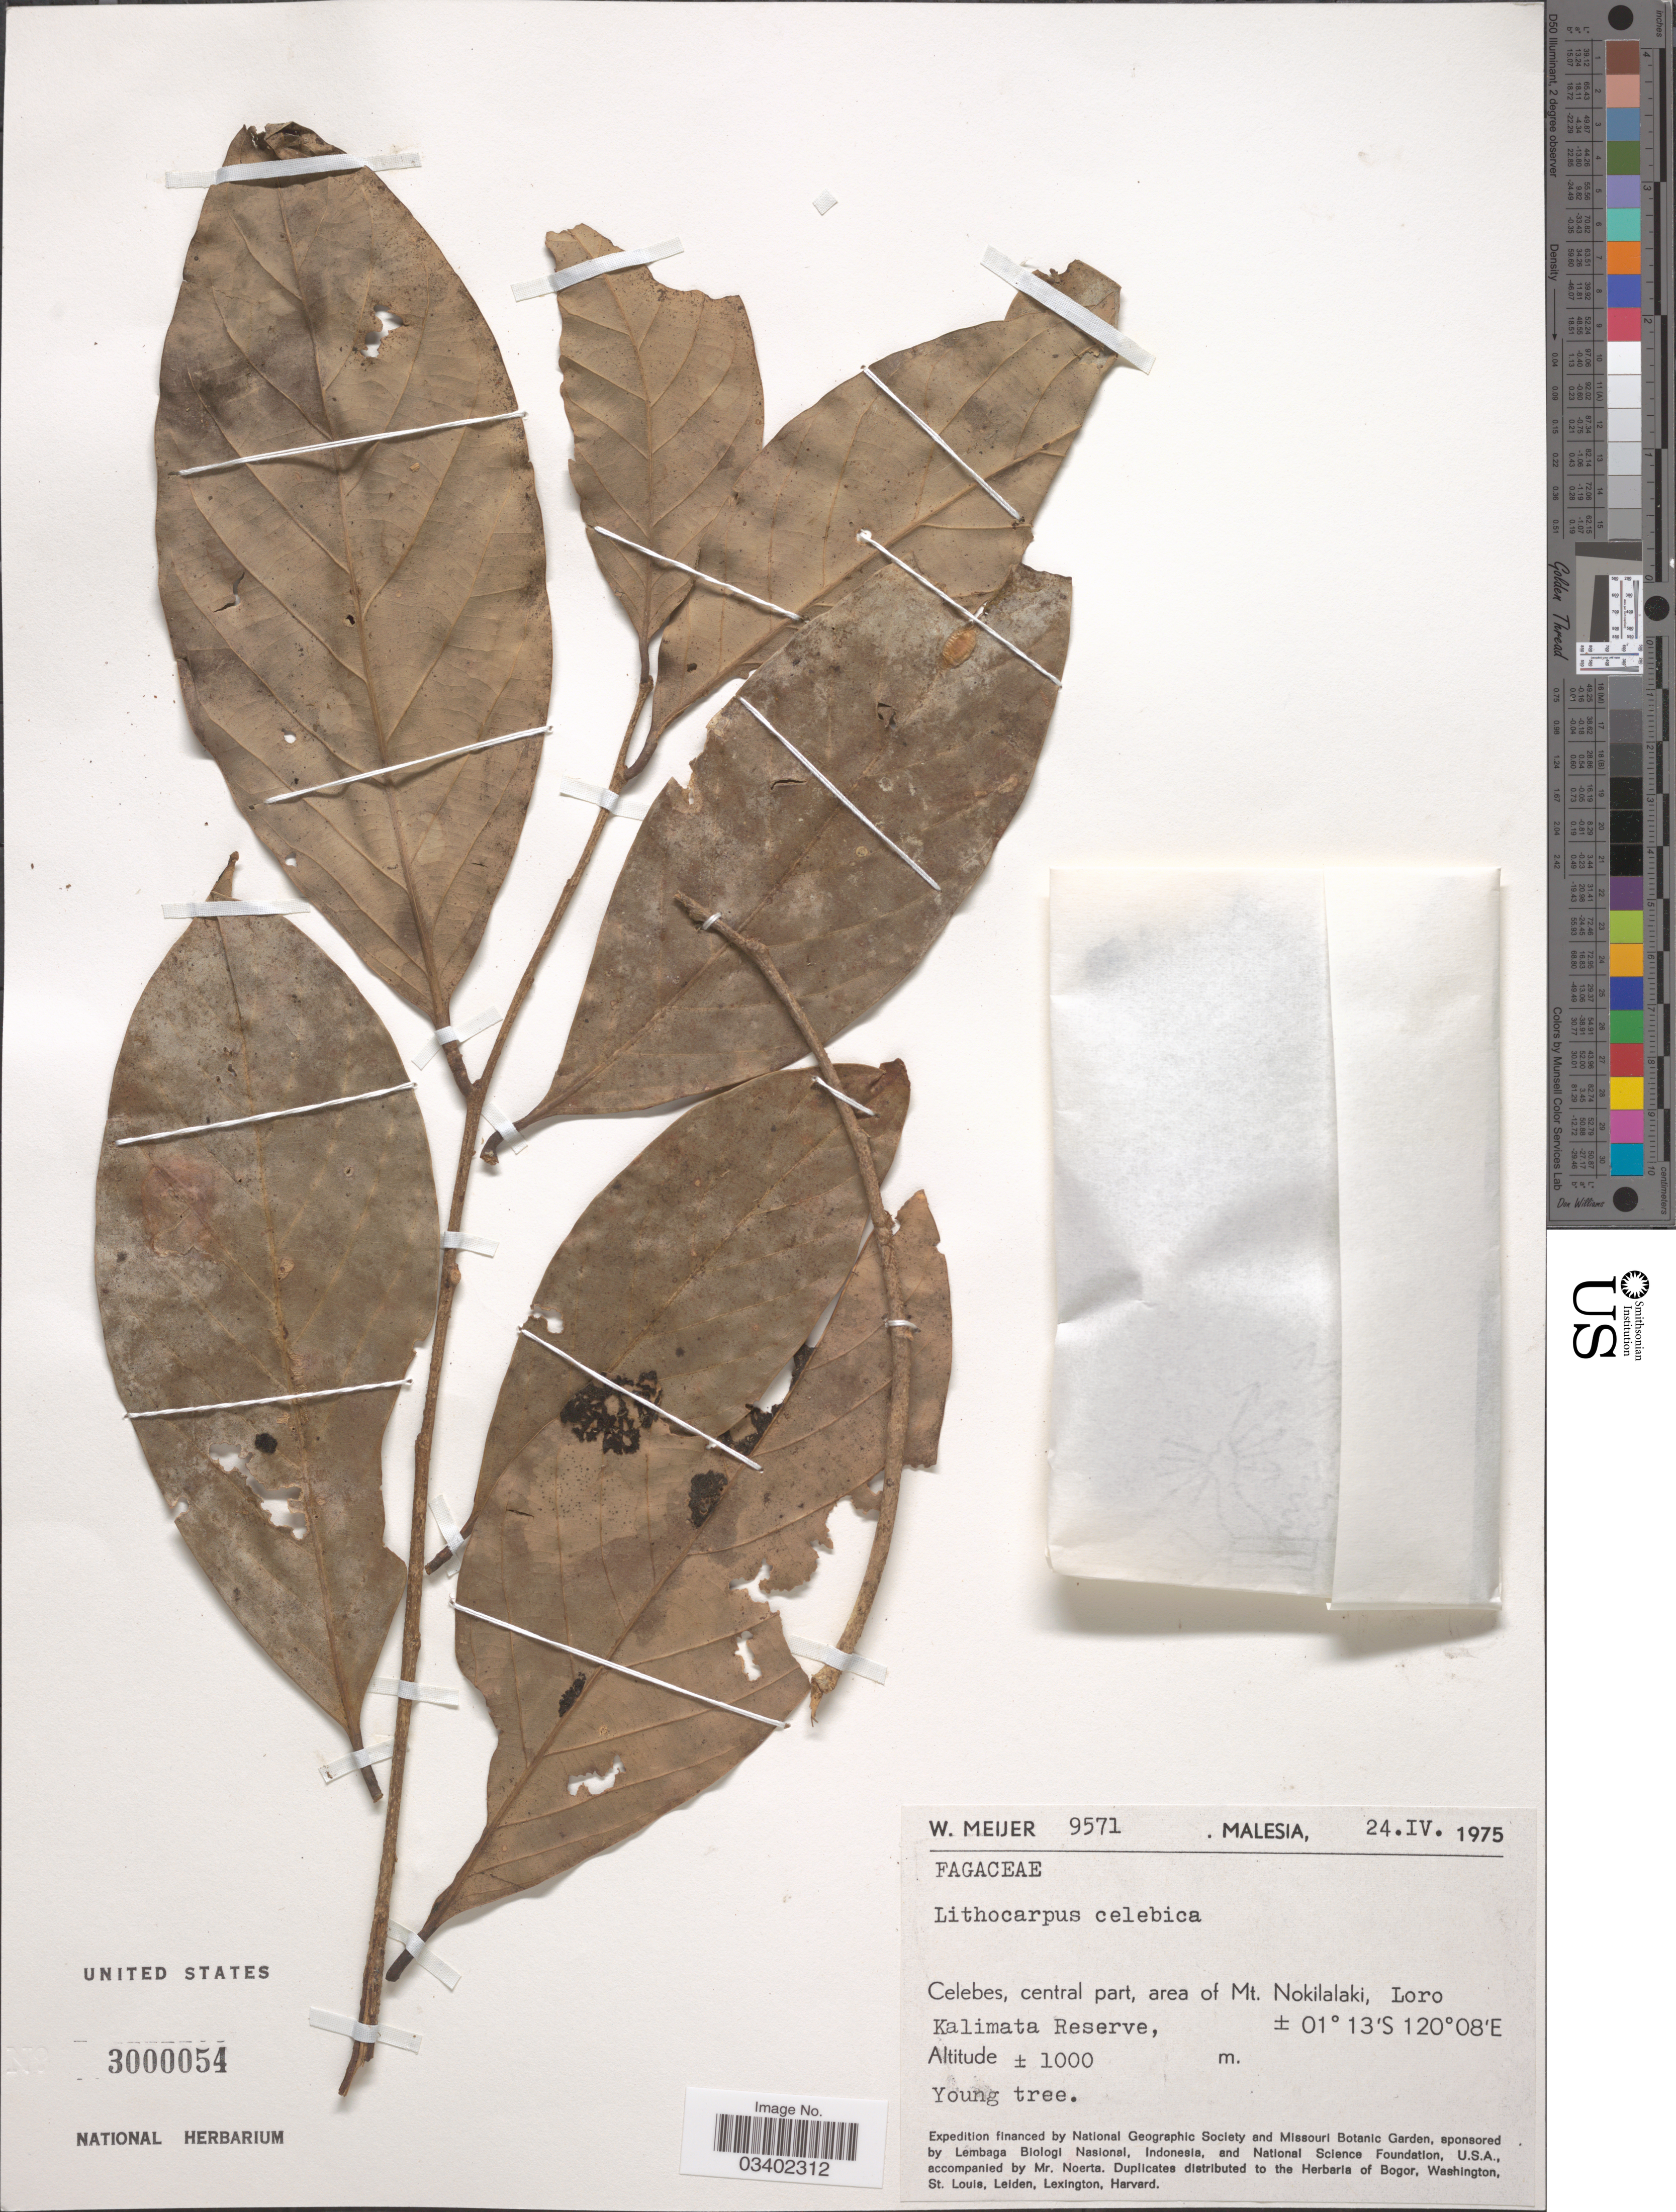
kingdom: Plantae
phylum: Tracheophyta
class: Magnoliopsida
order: Fagales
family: Fagaceae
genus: Lithocarpus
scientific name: Lithocarpus celebicus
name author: (Miq.) Rehder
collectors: W. Meijer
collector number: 9571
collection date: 1975-04-24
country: Malaysia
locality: Celebes, central part, area of Mt. Nokilalaki, Loro Kalimata Reserve.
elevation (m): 1000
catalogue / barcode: US 3000054